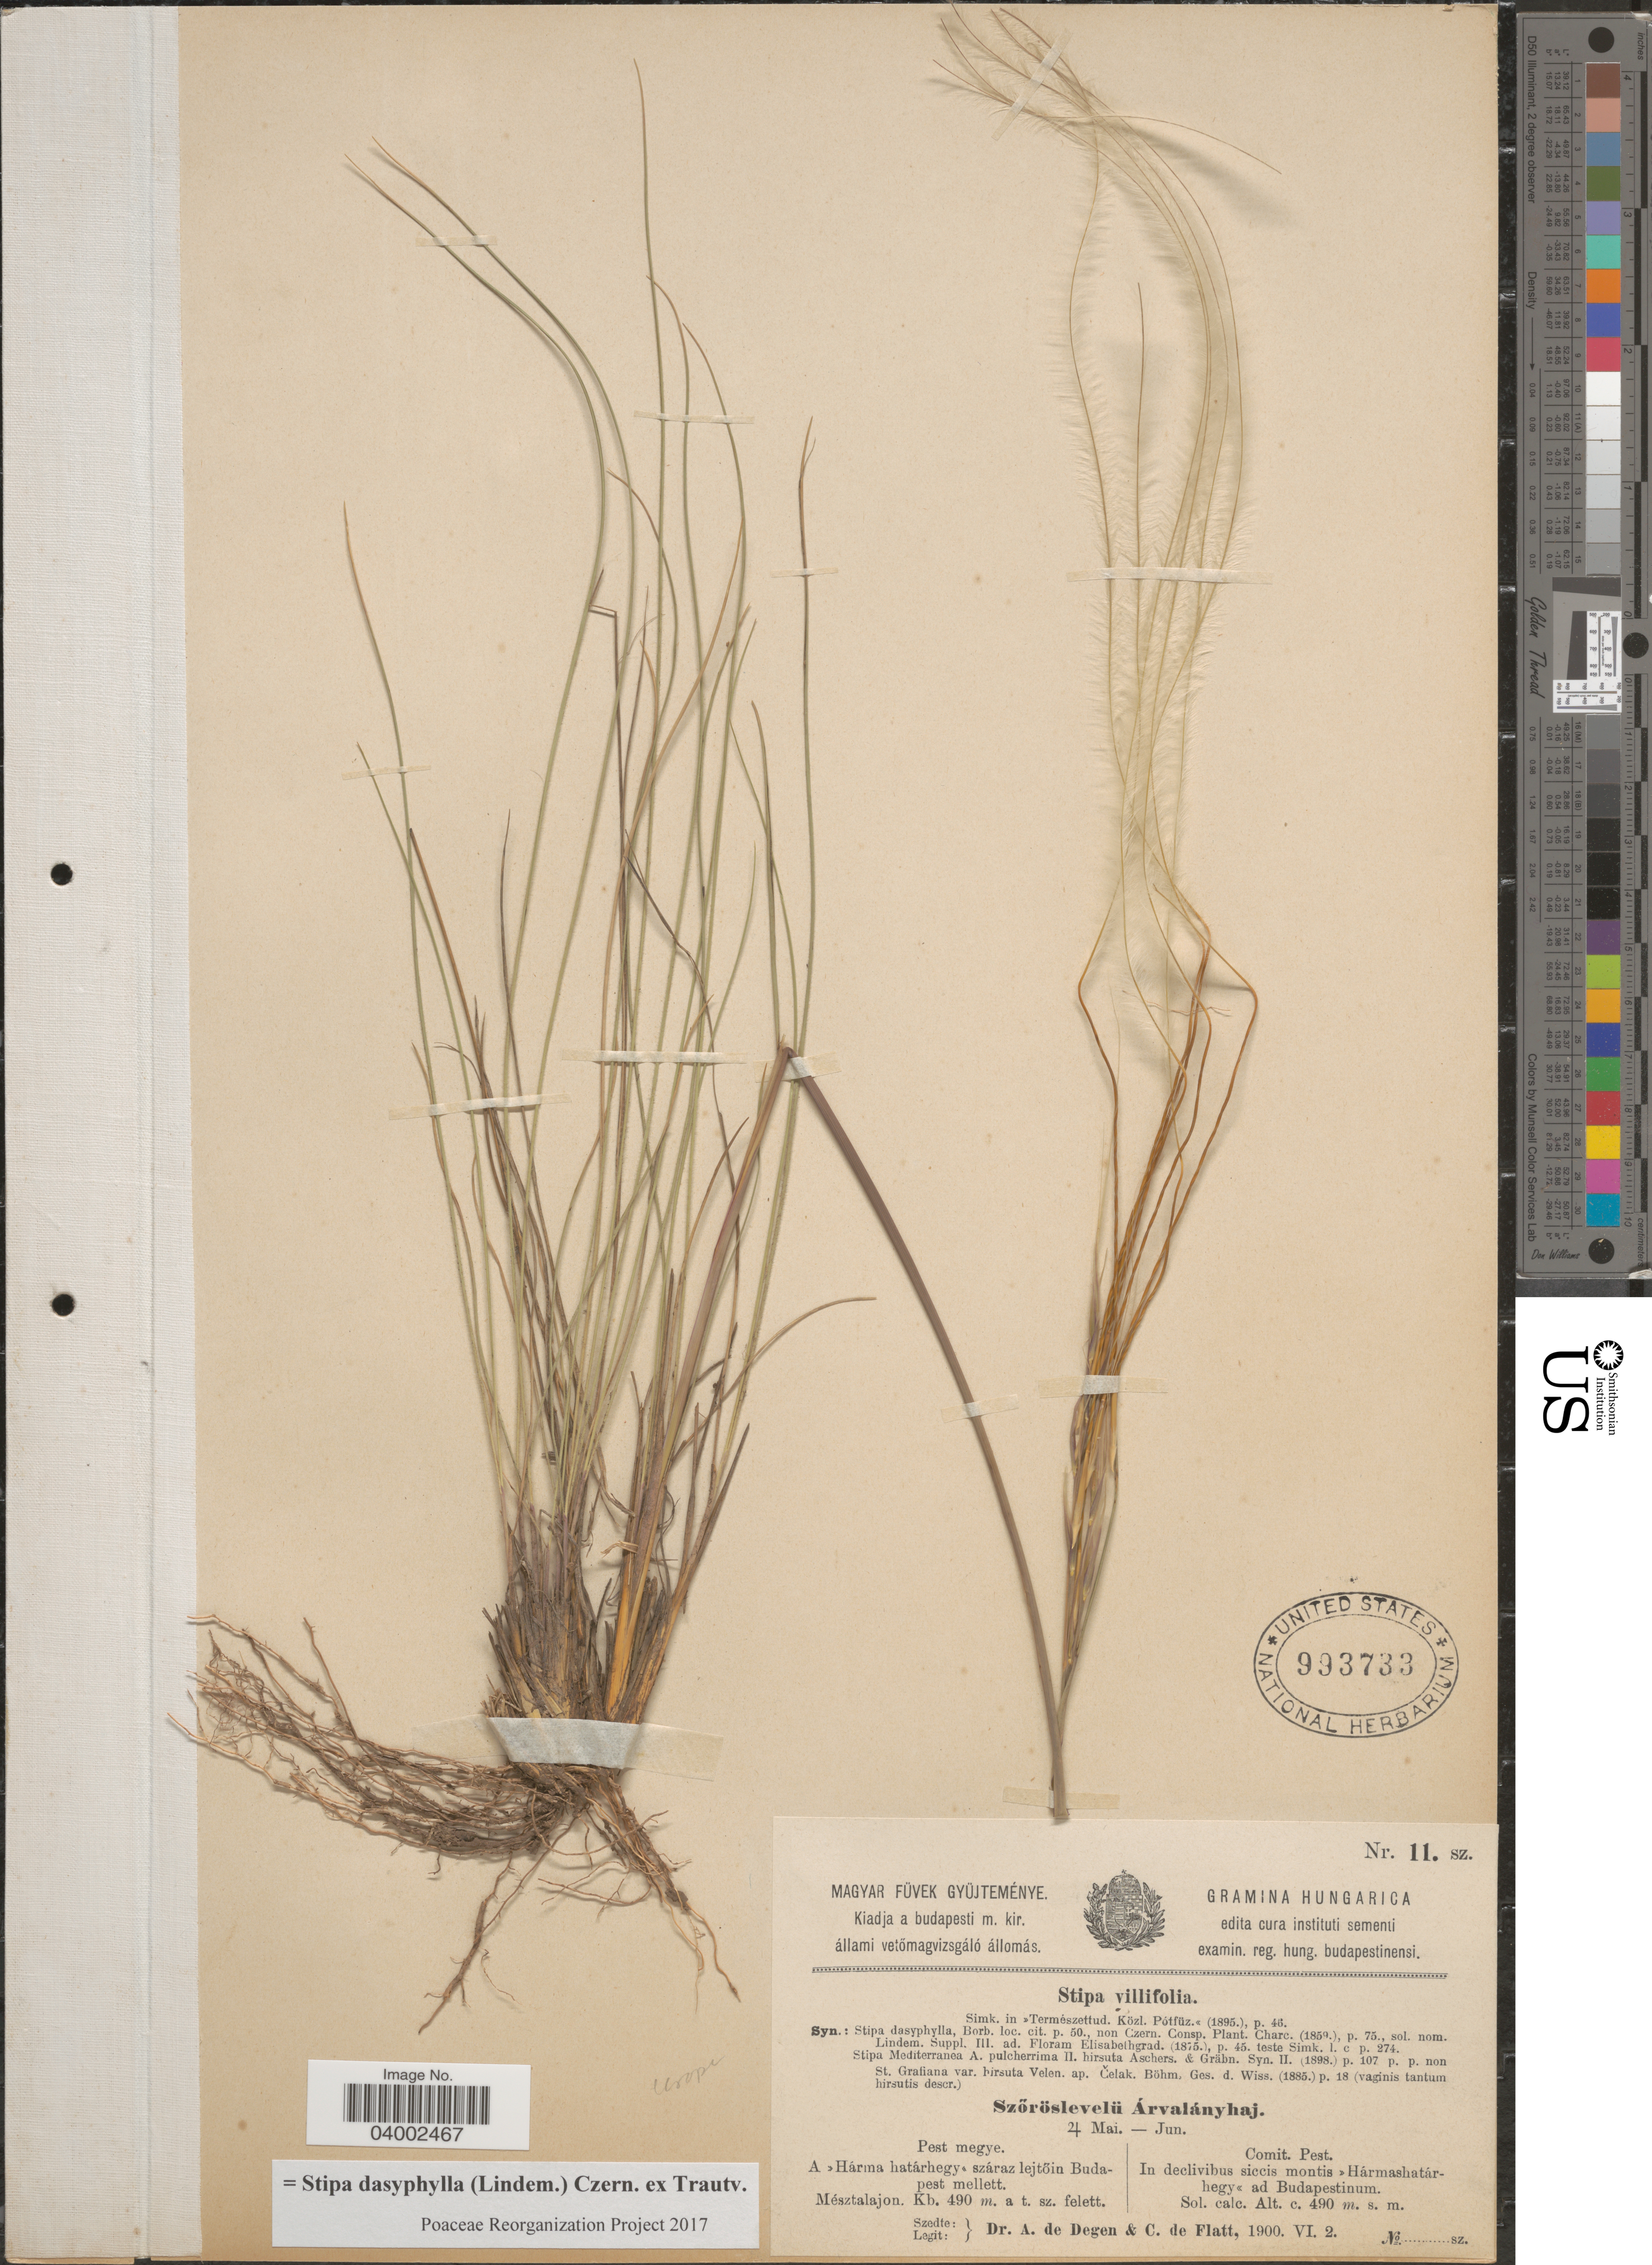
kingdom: Plantae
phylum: Tracheophyta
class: Liliopsida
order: Poales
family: Poaceae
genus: Stipa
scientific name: Stipa dasyphylla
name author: (Lindem.) Czern. ex Trautv.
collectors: A. Degen & C. de Flatt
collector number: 11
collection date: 1900-06-02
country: Hungary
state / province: Budapest, Capital District of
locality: Comit. Pest. In declivibus siccis montis >Hármashatárhegy< ad Budapestinum.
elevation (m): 490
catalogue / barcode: US 993733